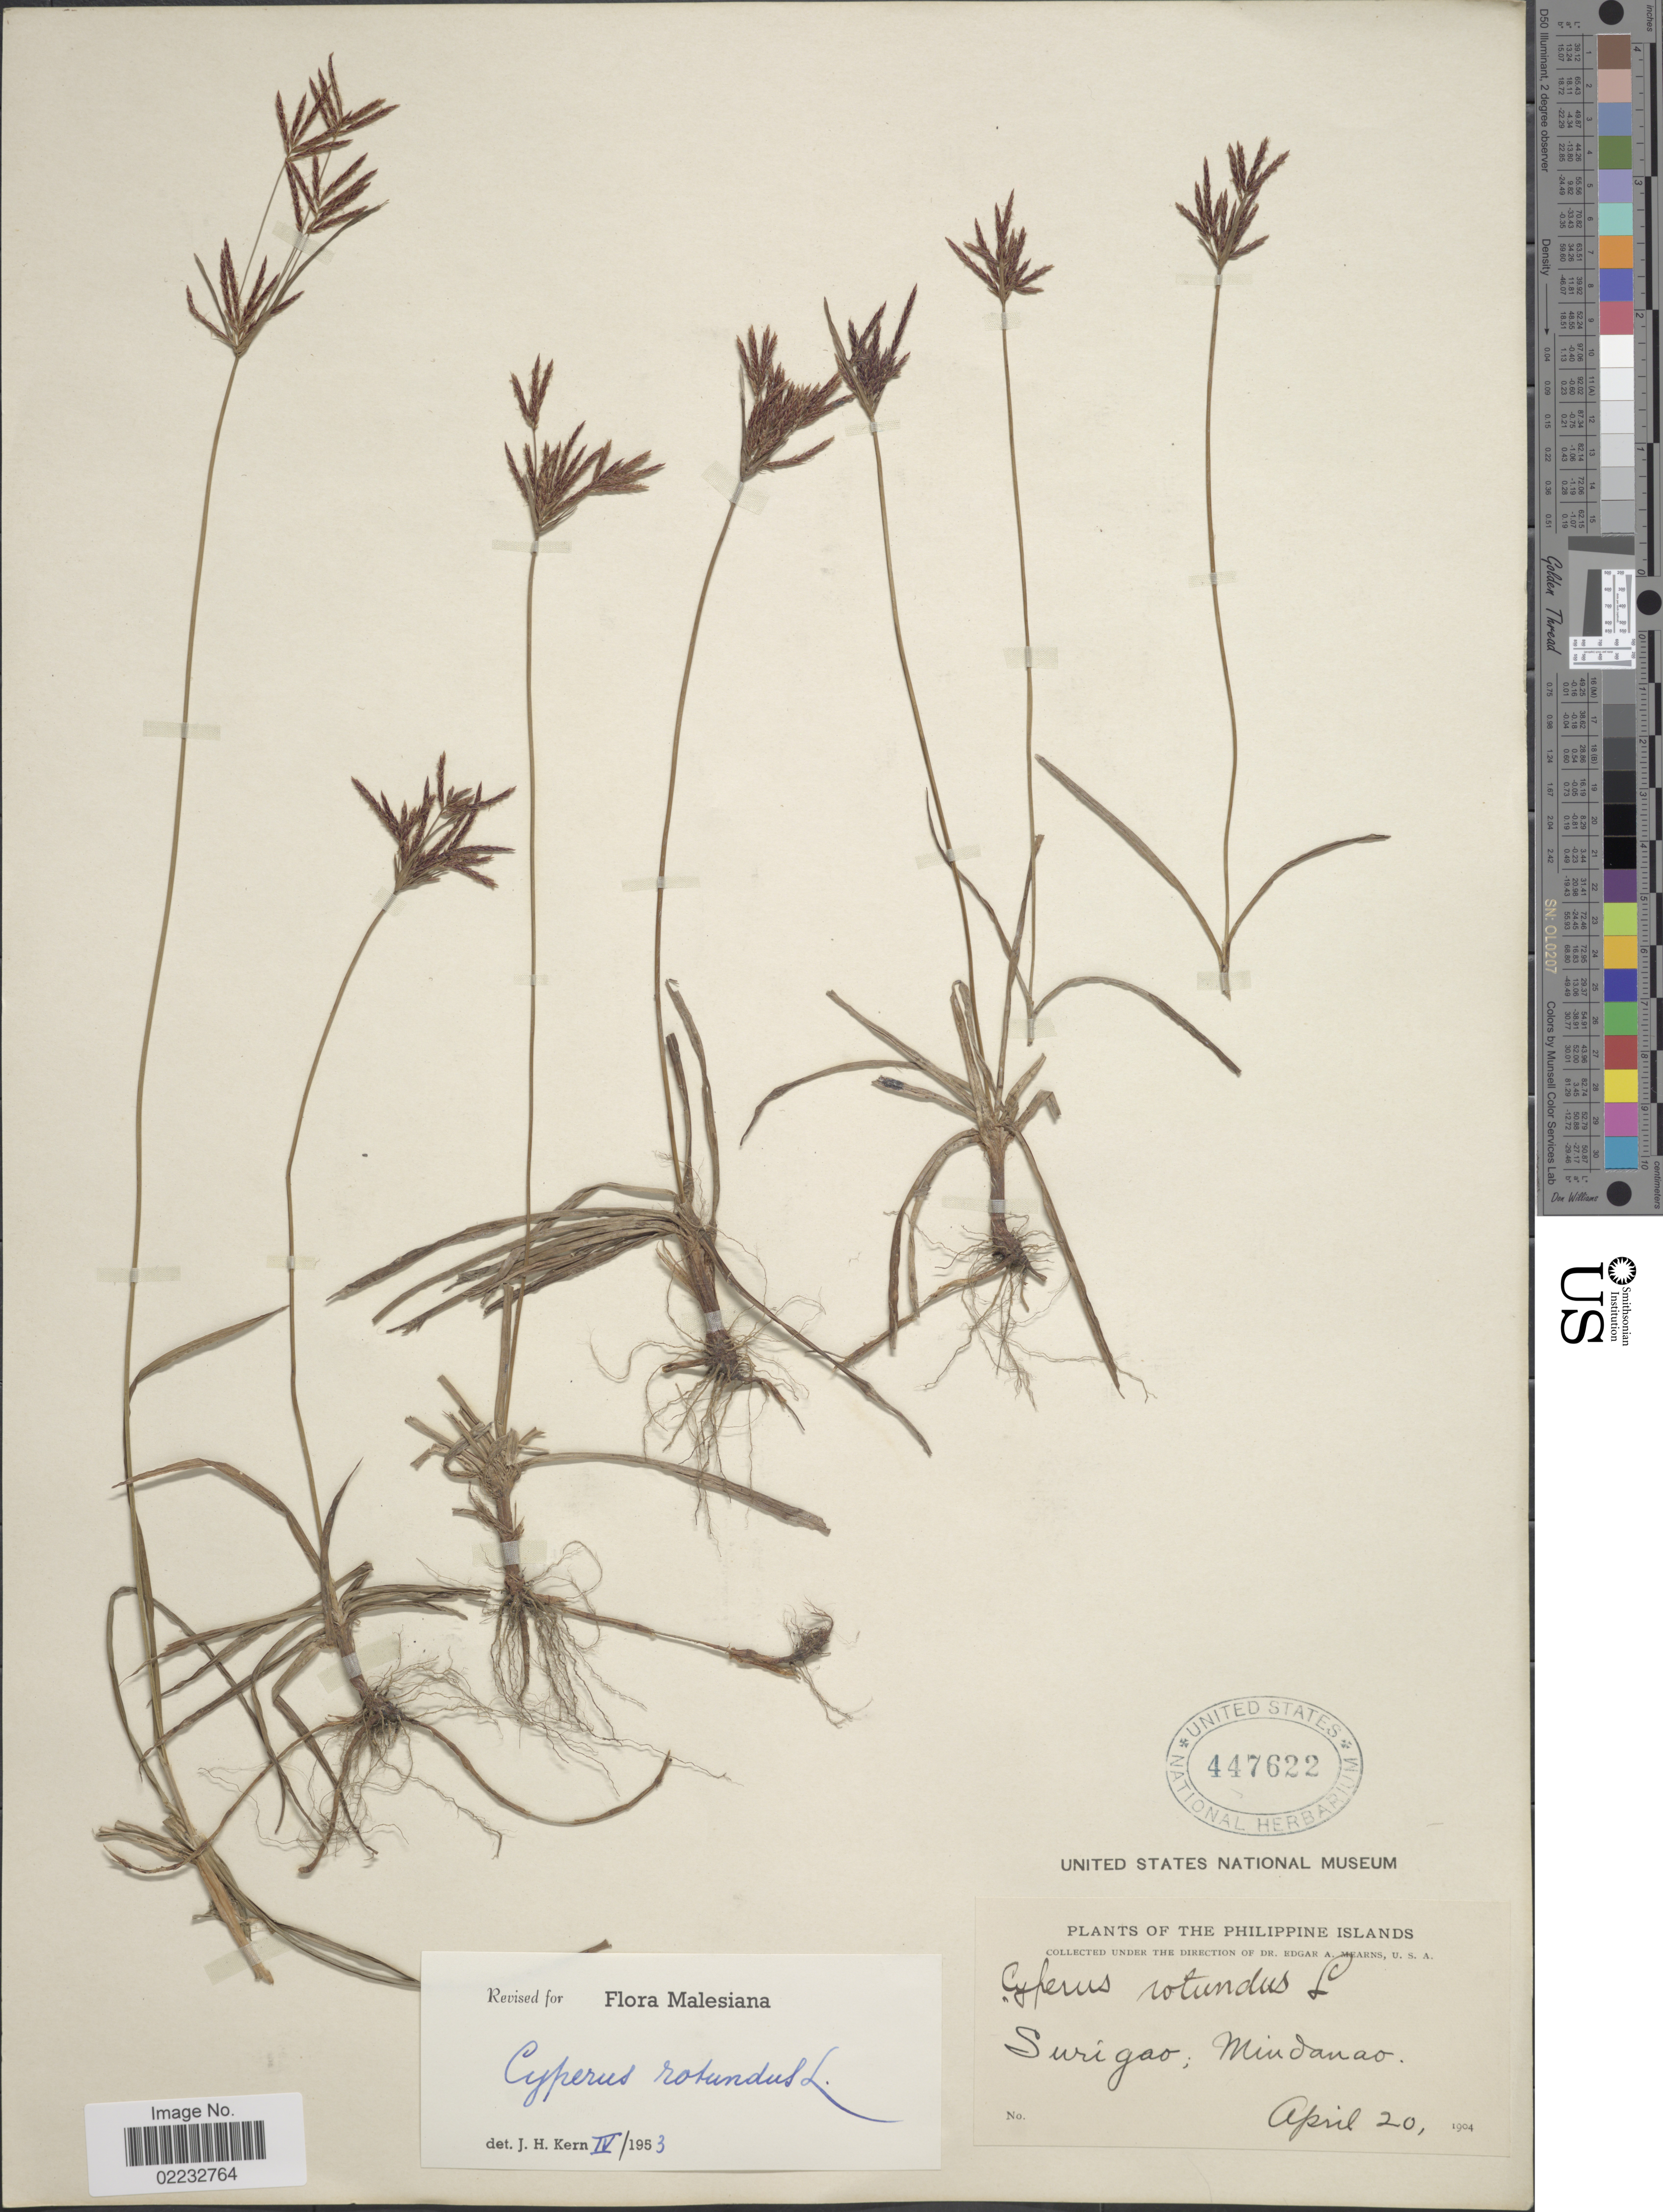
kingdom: Plantae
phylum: Tracheophyta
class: Liliopsida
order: Poales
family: Cyperaceae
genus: Cyperus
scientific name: Cyperus rotundus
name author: L.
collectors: E. A. Mearns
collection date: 1904-04-20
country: Philippines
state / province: Caraga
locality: Surigao; Mindanao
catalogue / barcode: US 447622